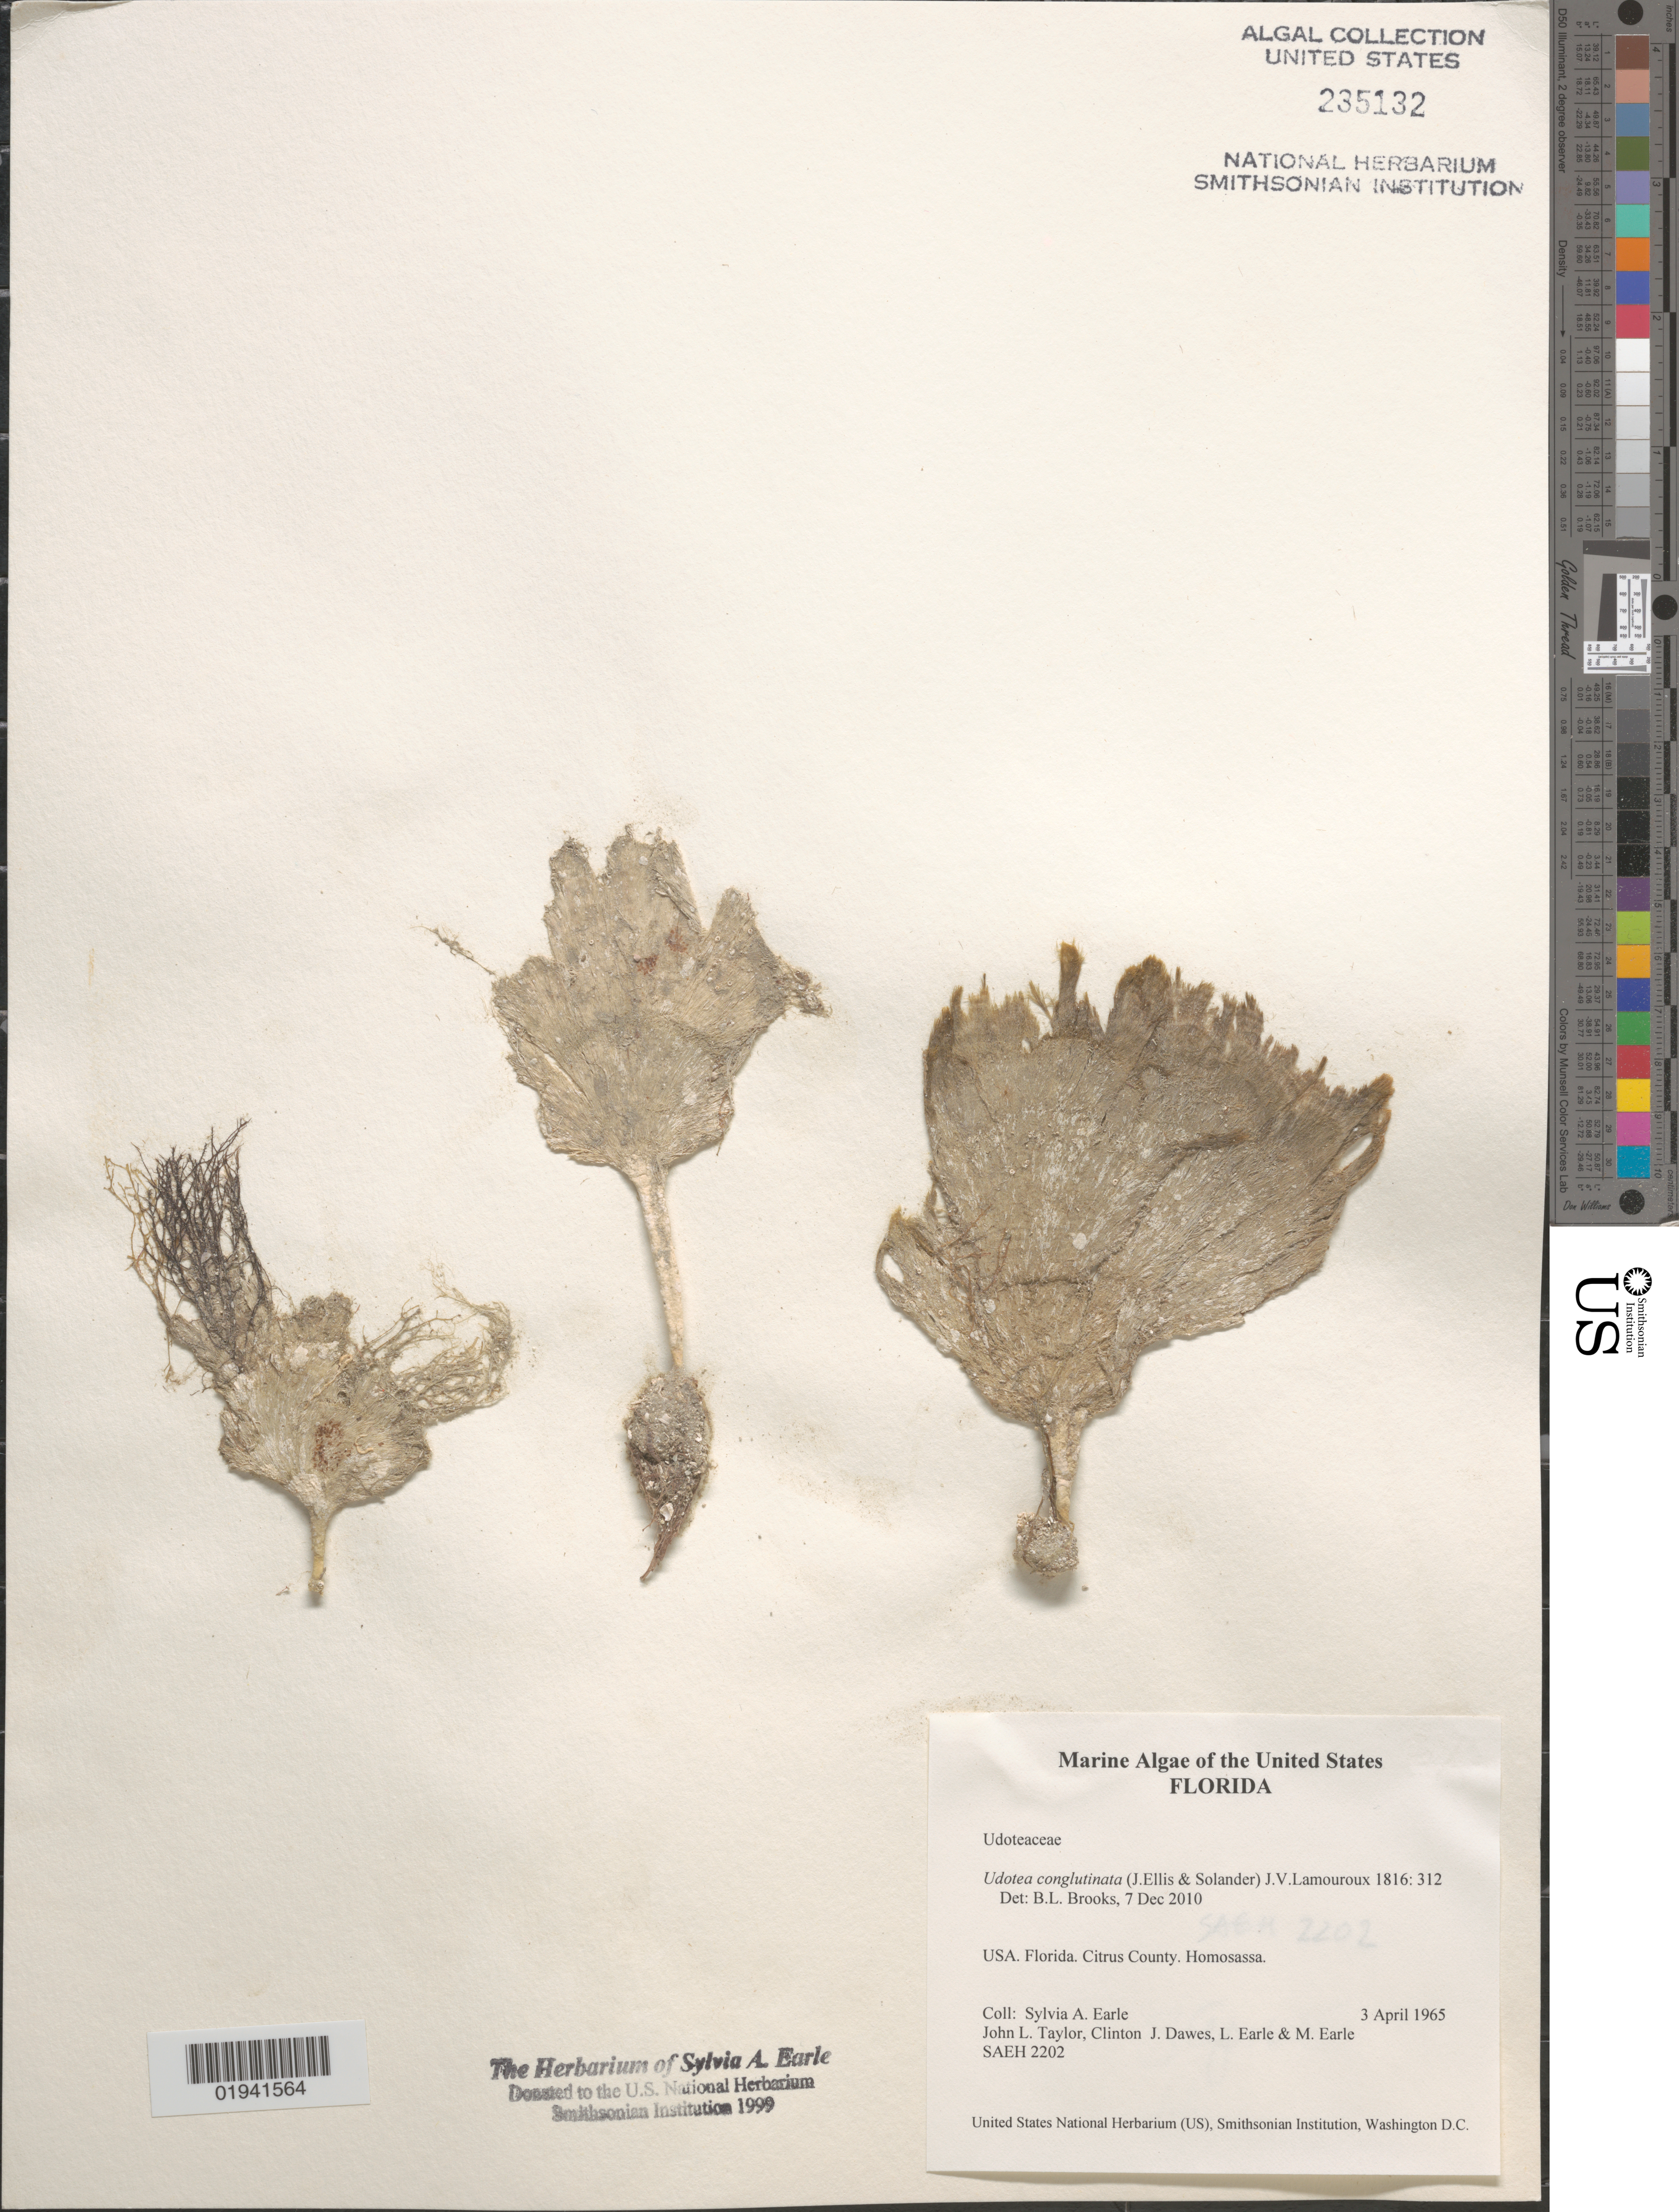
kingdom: Plantae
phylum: Chlorophyta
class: Ulvophyceae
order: Bryopsidales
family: Udoteaceae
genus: Udotea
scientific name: Udotea conglutinata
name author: (Ellis & Sol.) J.V.Lamouroux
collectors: S. A. Earle, J. L. Taylor, C. Dawes, L. Earle & M. Earle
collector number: SAEH2202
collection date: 1965-04-03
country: United States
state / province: Florida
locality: Citrus County. Homosassa.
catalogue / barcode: US 235132